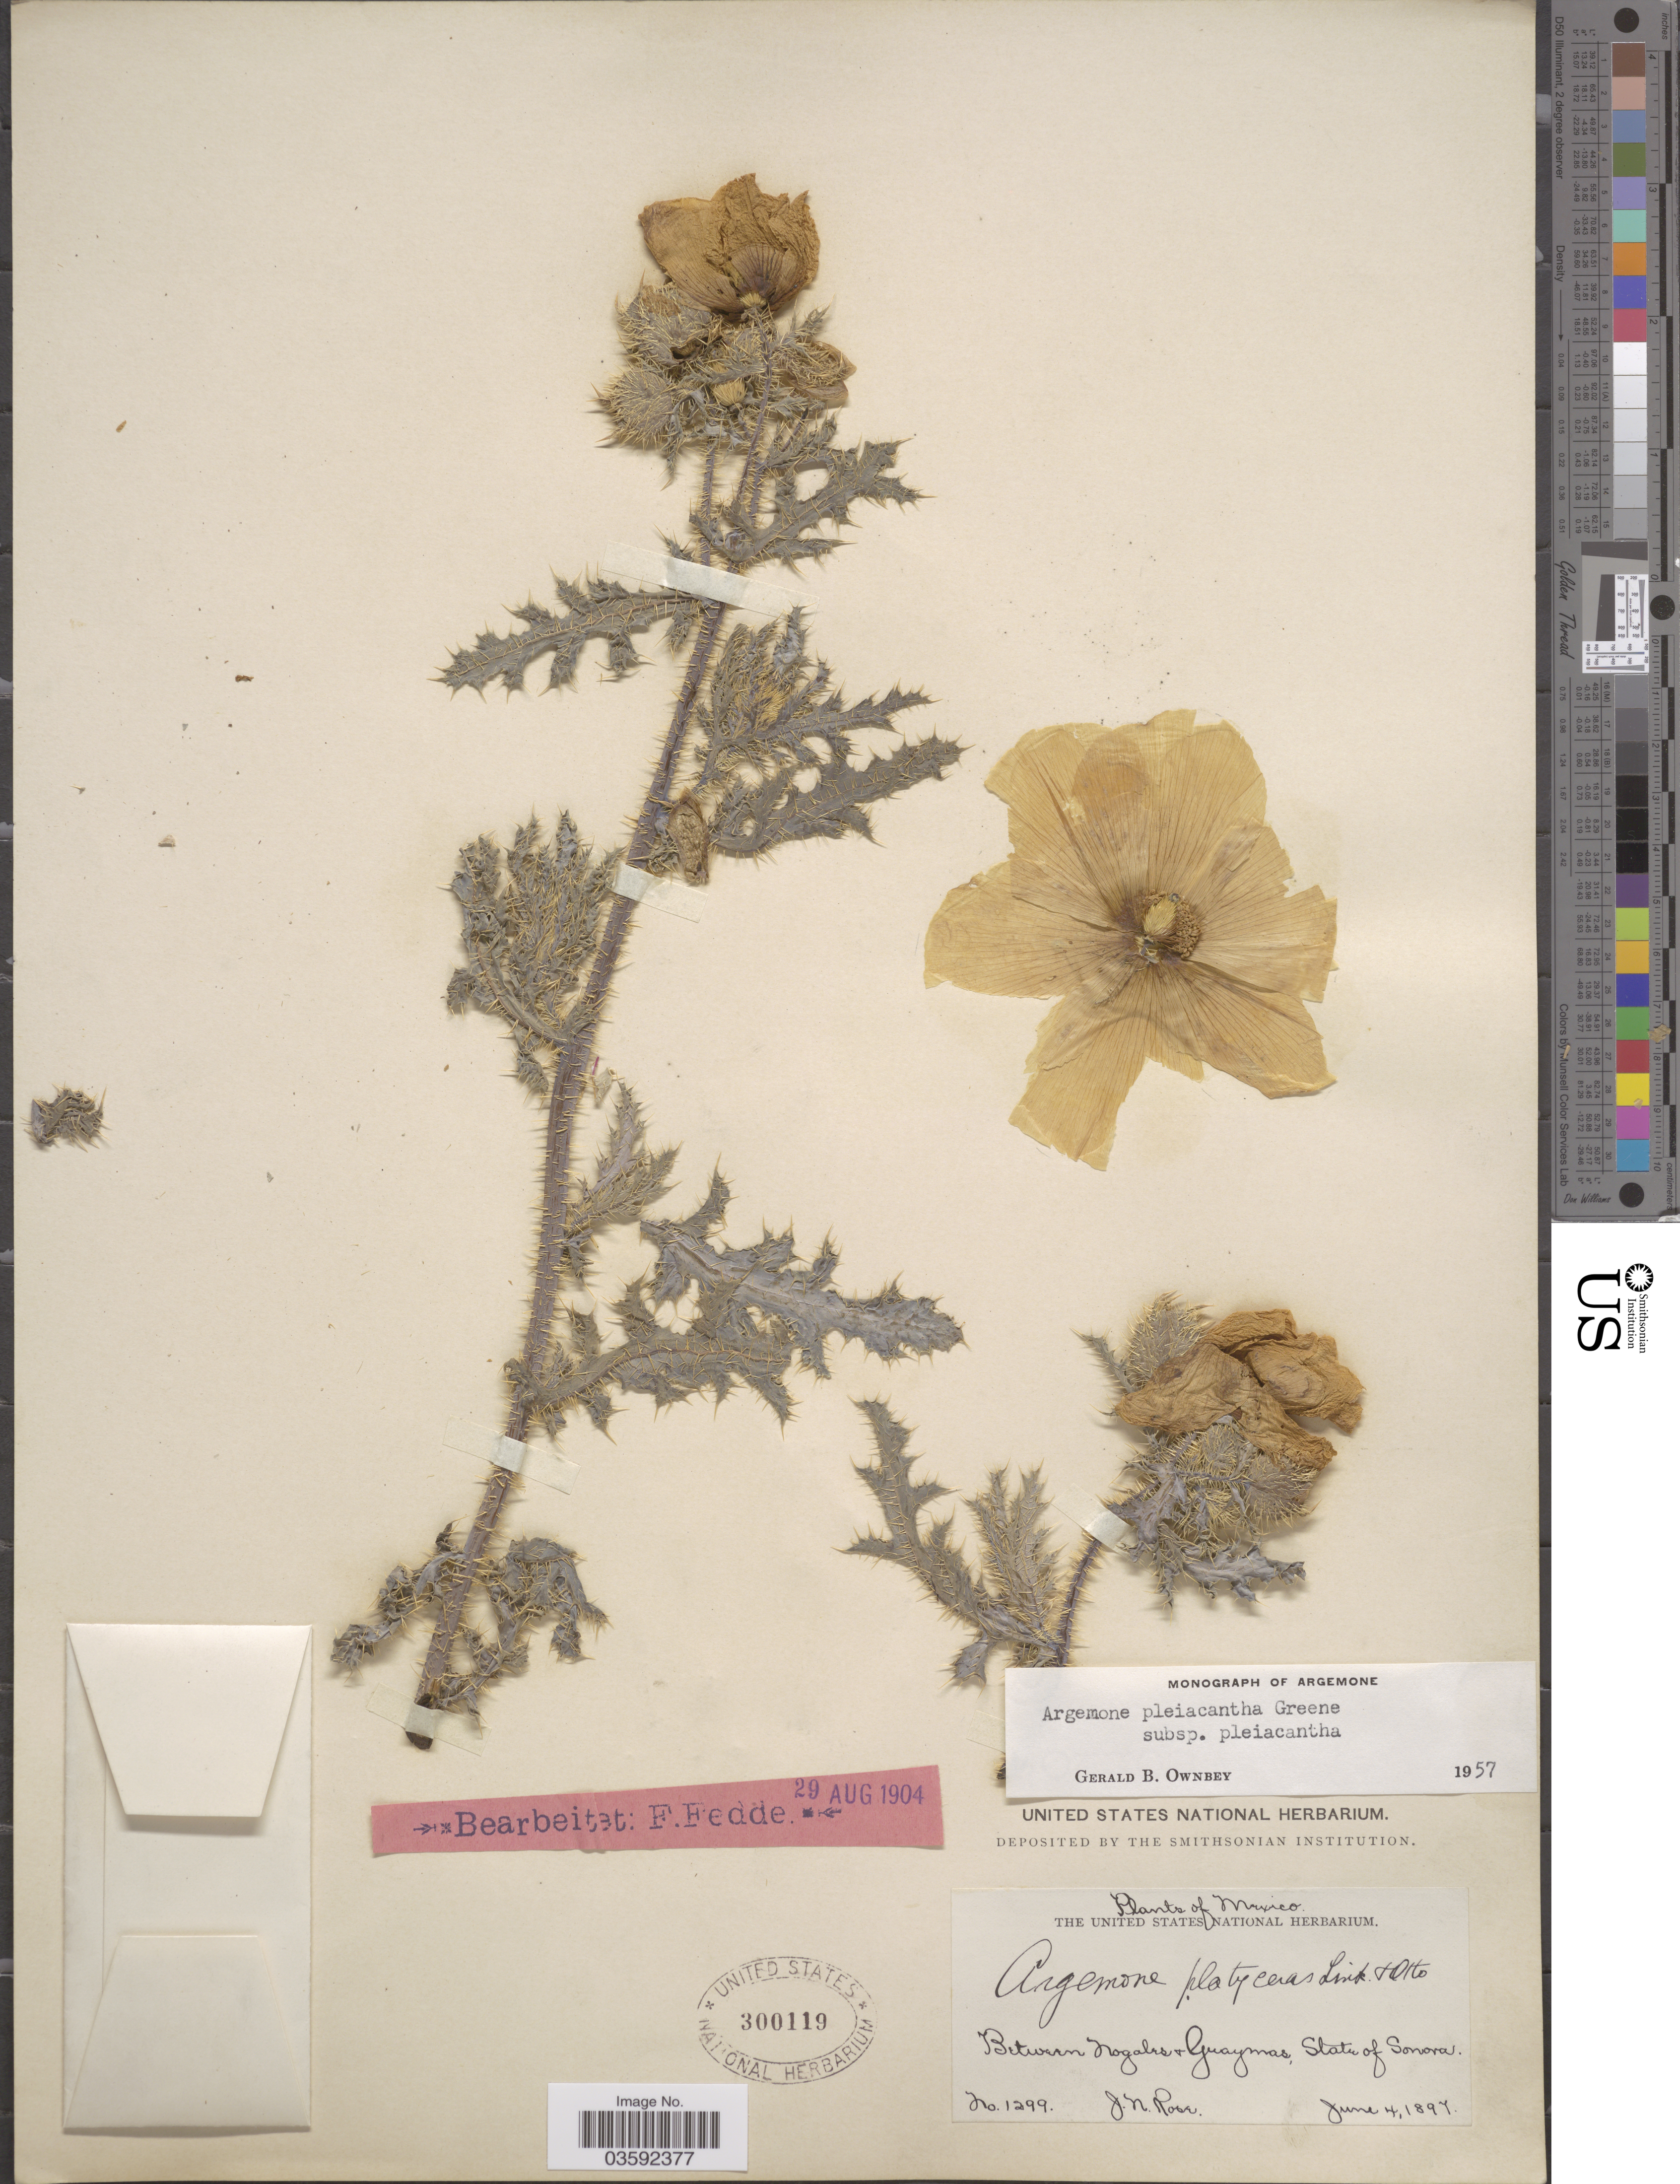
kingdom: Plantae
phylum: Tracheophyta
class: Magnoliopsida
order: Ranunculales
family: Papaveraceae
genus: Argemone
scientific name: Argemone pleiacantha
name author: Greene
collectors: J. N. Rose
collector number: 1299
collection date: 1897-06-04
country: Mexico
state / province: Sonora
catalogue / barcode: US 300119